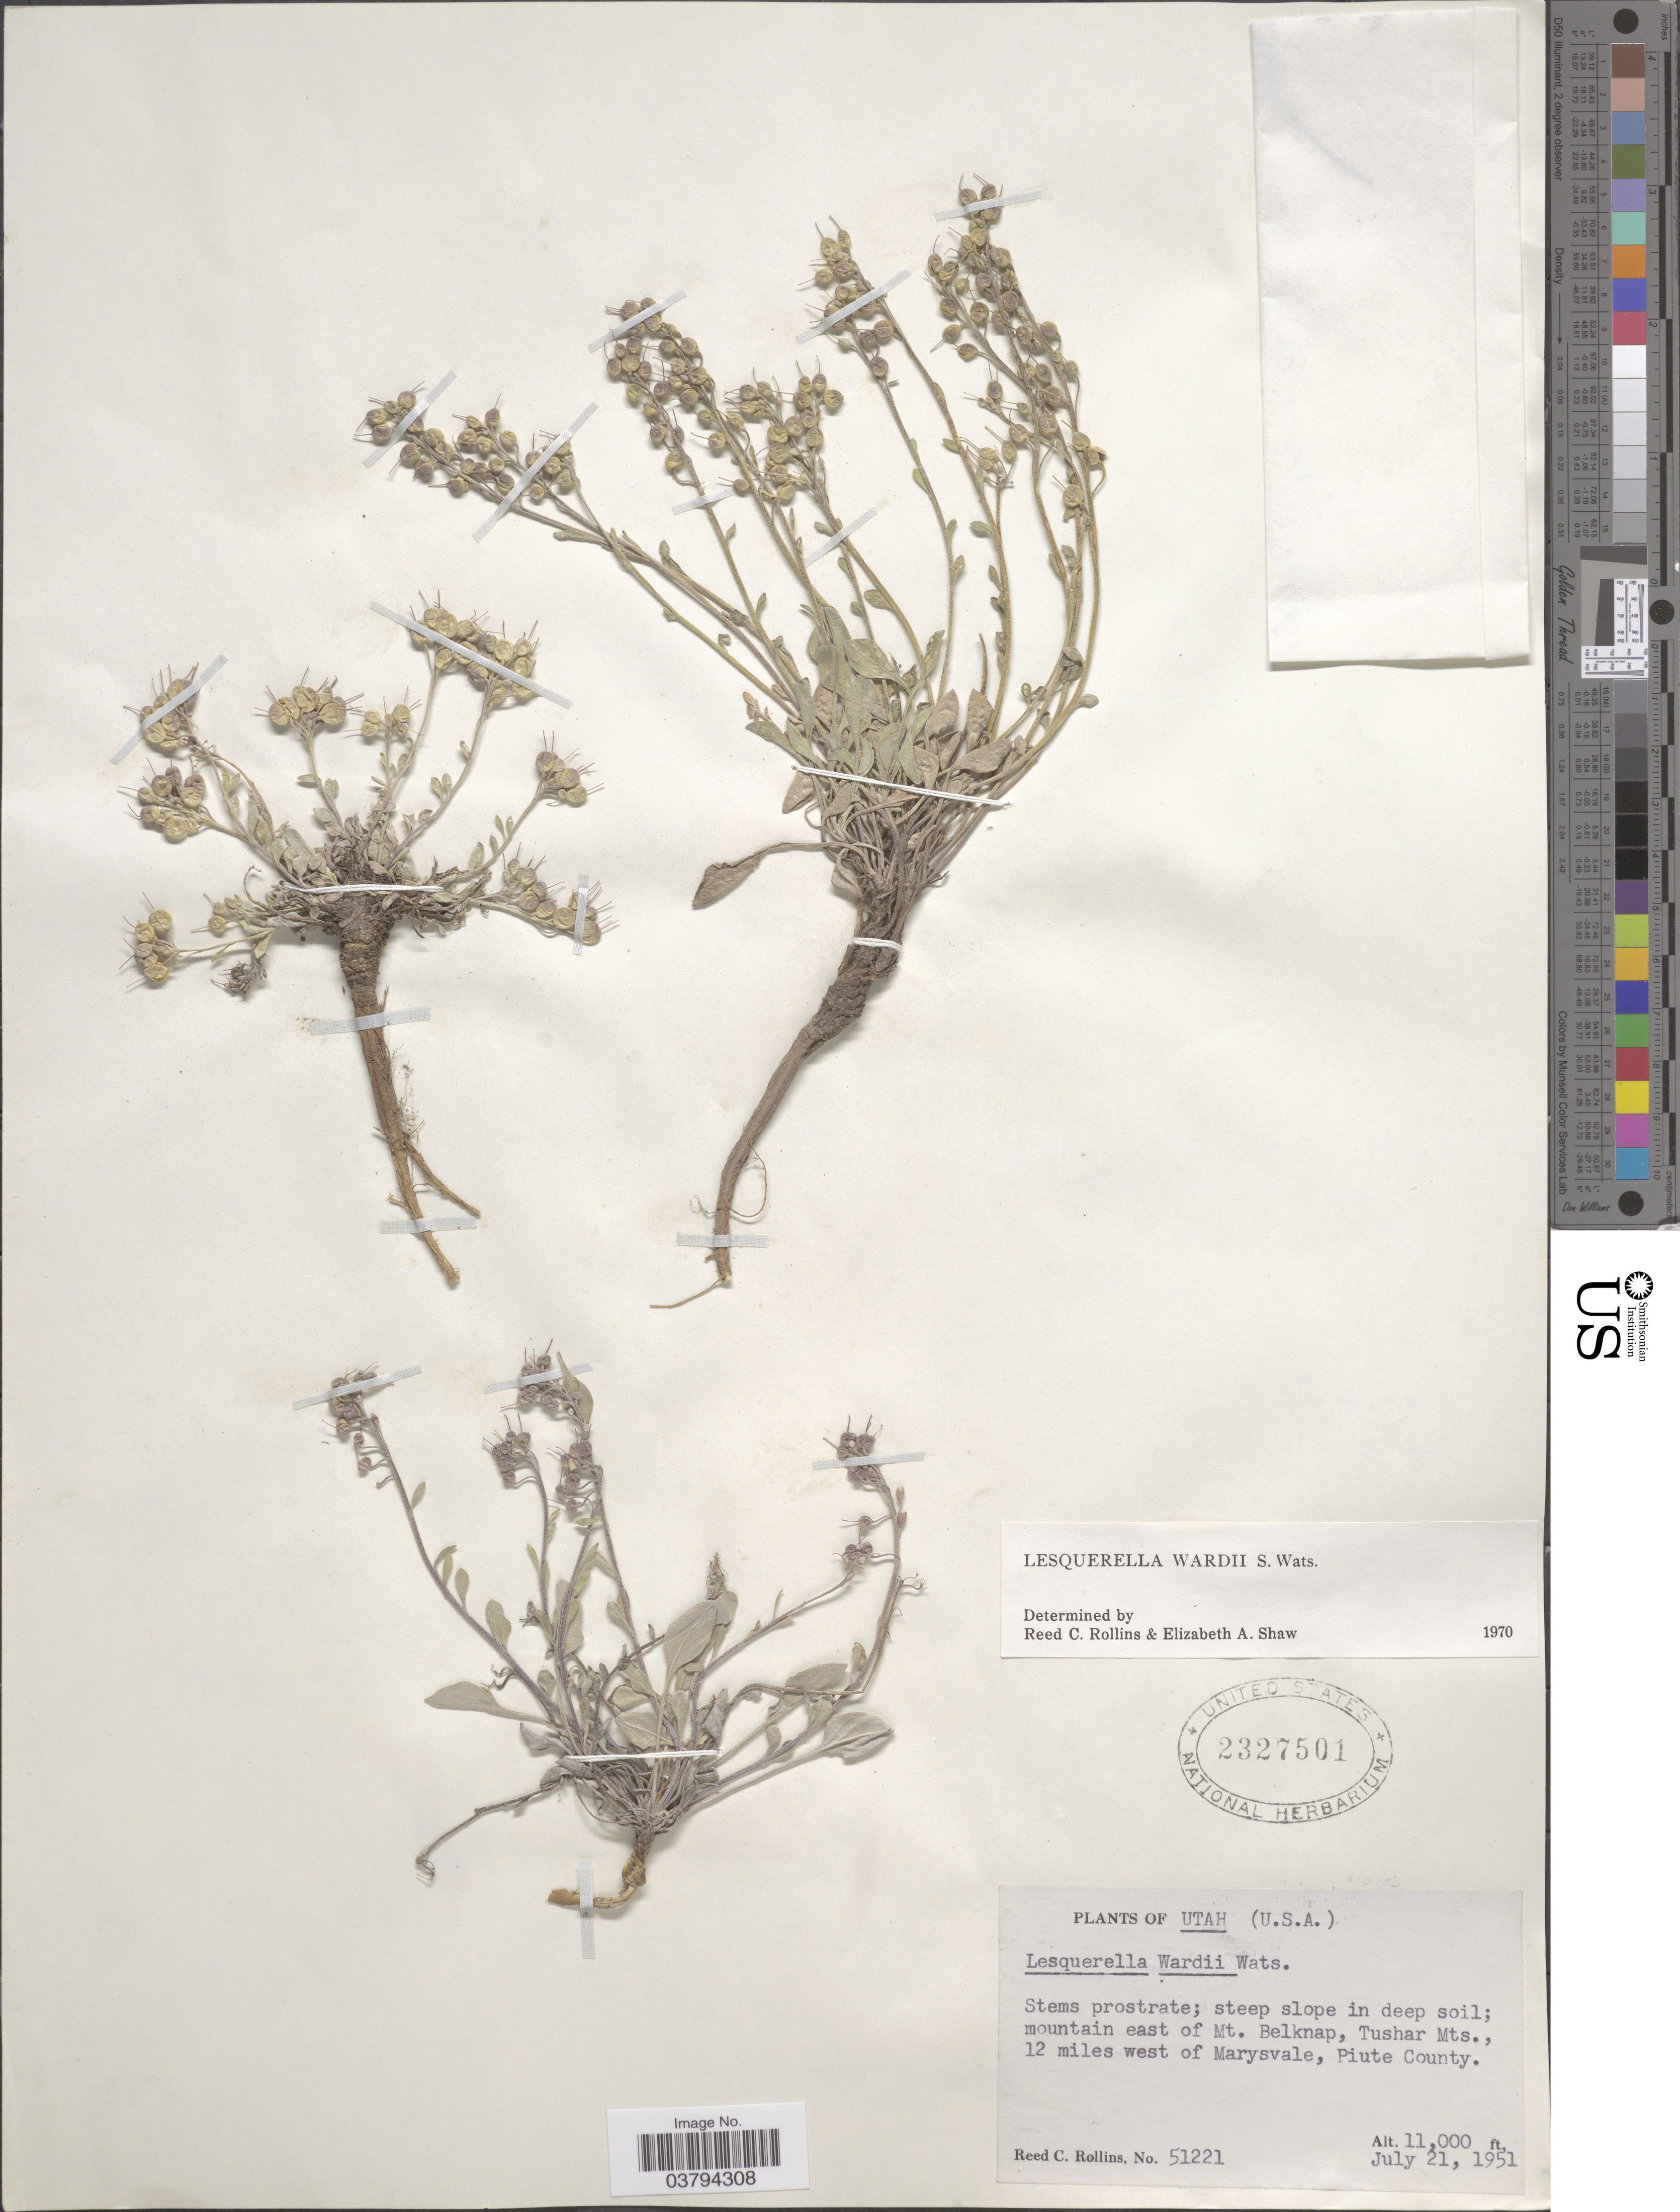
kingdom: Plantae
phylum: Tracheophyta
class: Magnoliopsida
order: Brassicales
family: Brassicaceae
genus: Lesquerella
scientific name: Lesquerella wardii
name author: S. Watson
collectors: R. C. Rollins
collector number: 51221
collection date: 1951-07-21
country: United States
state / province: Utah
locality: Mountain east of Mt. Belknap, Tushar Mts., 12 miles west of Marysvale, Piute County.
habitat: steep slope in deep soil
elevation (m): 3353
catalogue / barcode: US 2327501